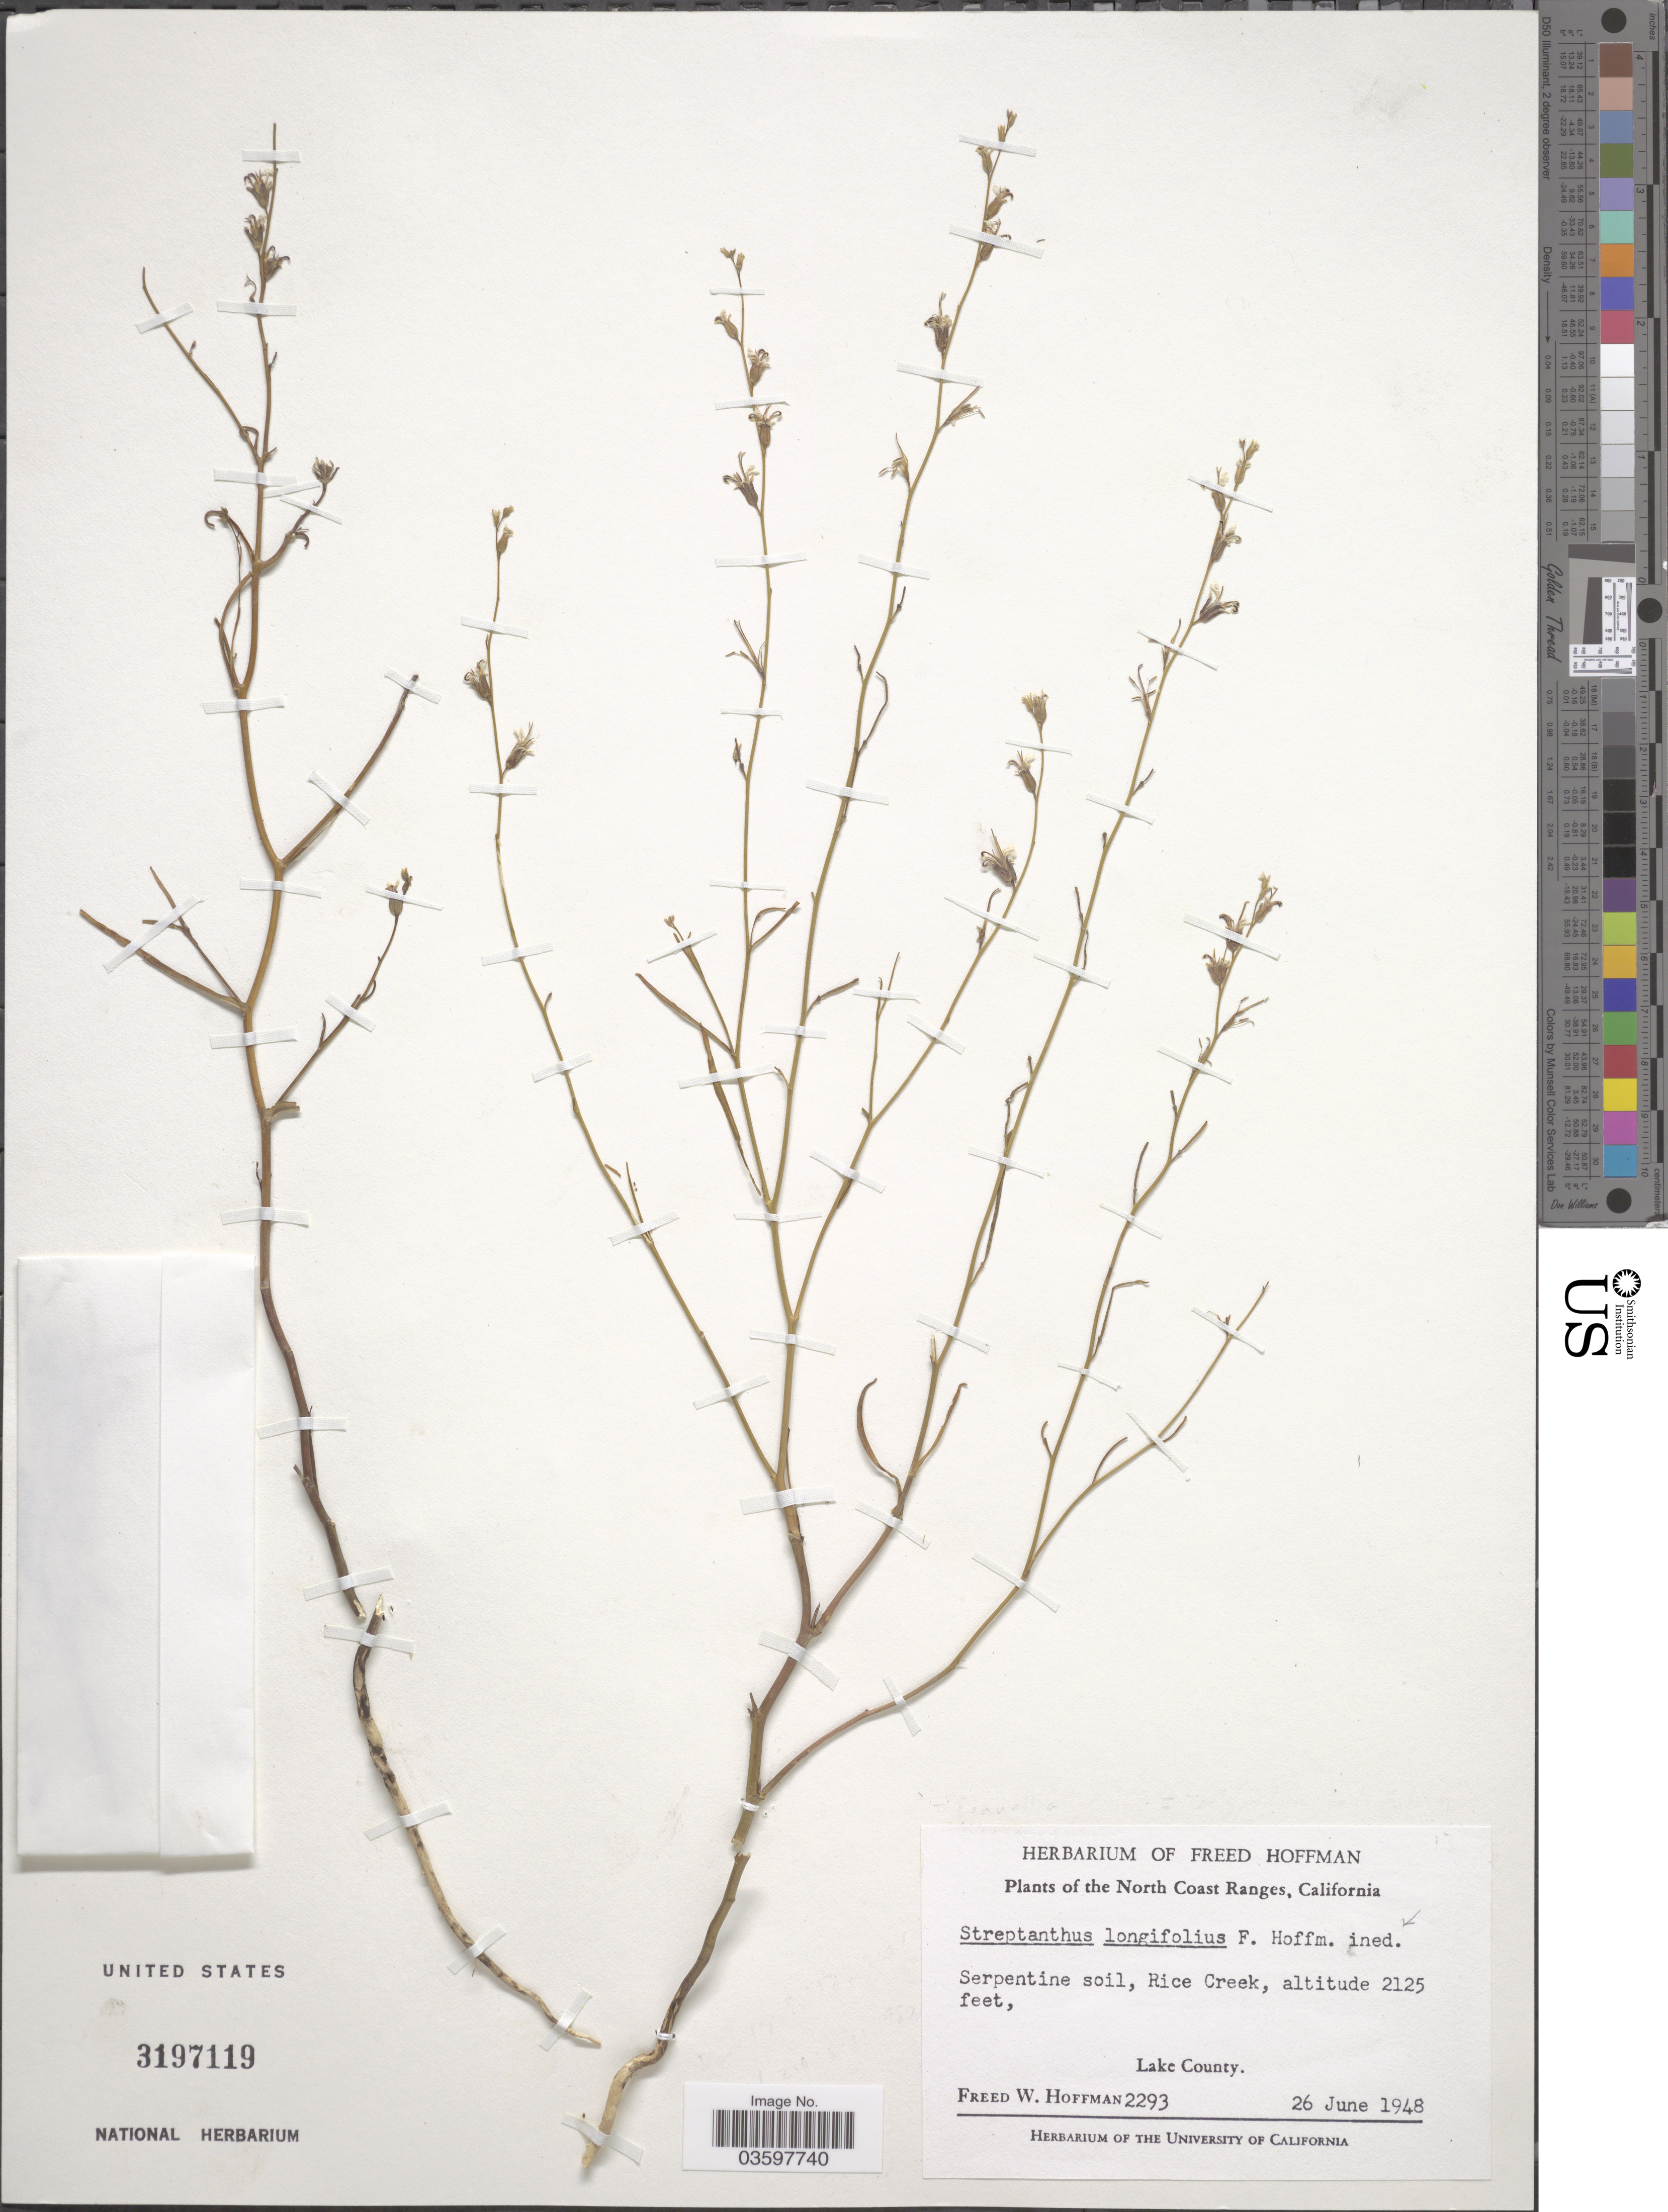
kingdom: Plantae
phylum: Tracheophyta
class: Magnoliopsida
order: Brassicales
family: Brassicaceae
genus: Streptanthus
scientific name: Streptanthus sp.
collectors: F. Hoffman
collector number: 2293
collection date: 1948-06-26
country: United States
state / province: California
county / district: Lake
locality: The North Coast Ranges. Serpentine soil, Rice Creek, Lake County.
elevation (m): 648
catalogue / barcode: US 3197119